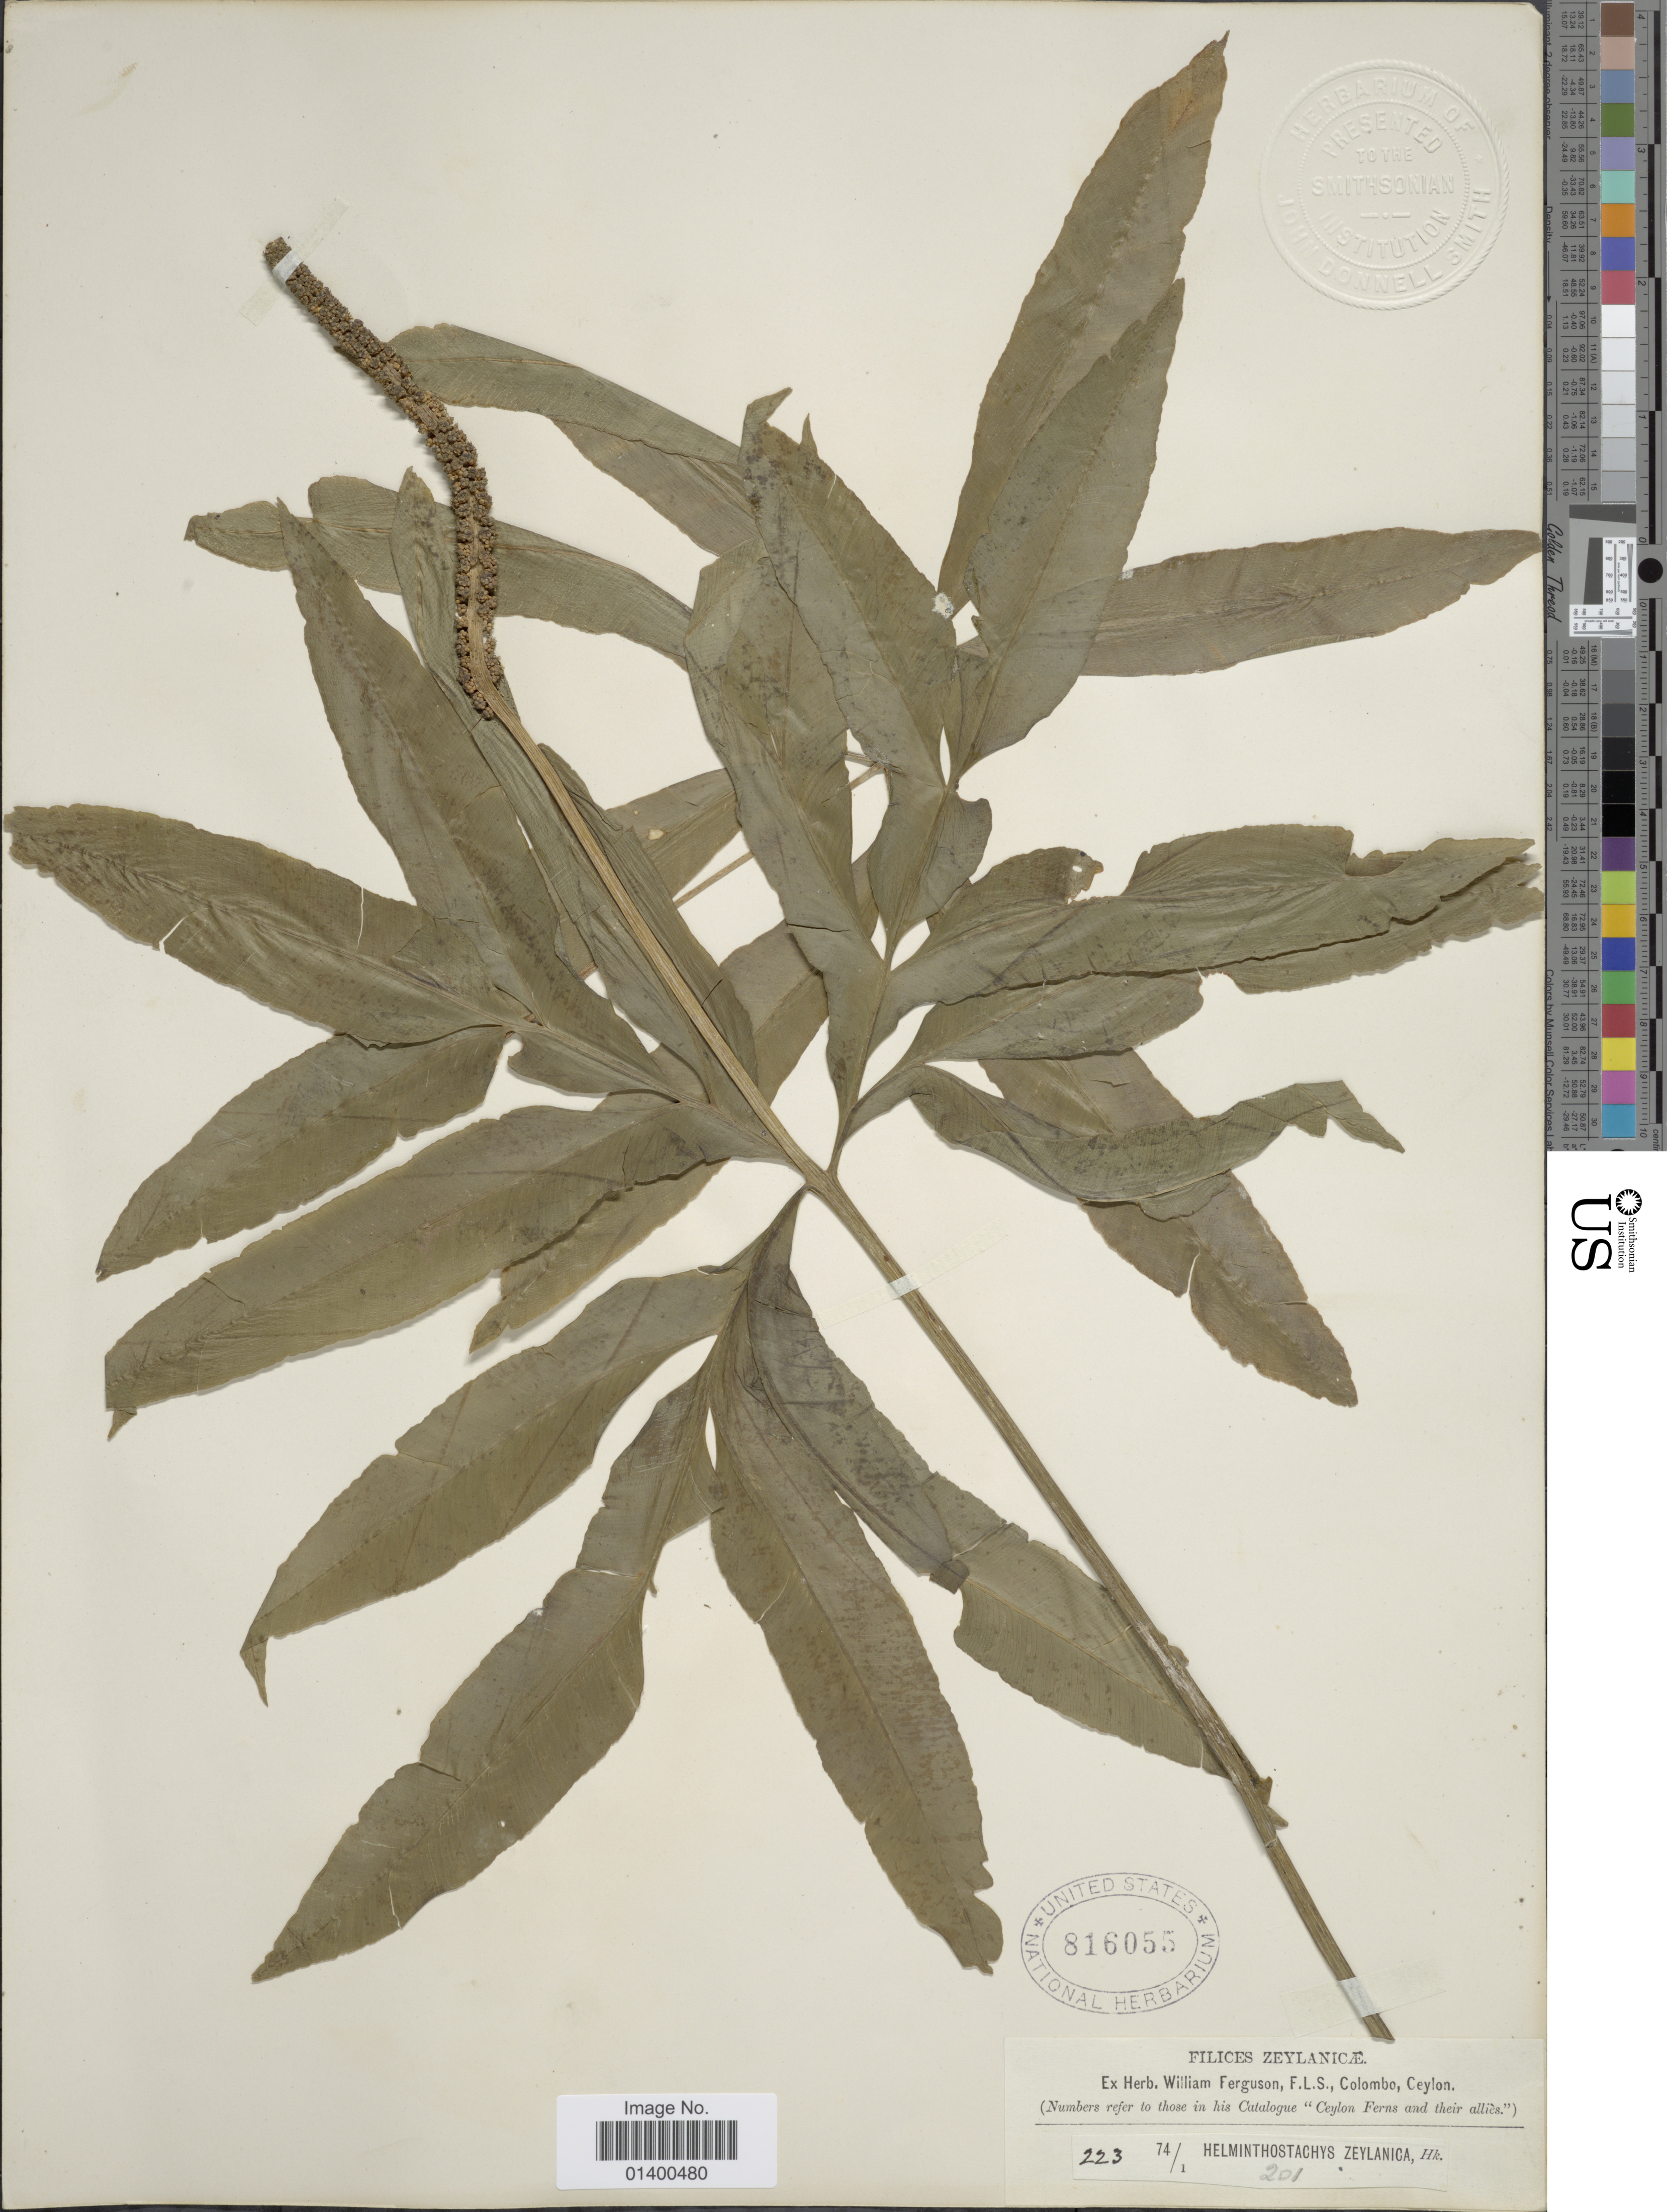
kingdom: Plantae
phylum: Tracheophyta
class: Polypodiopsida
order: Ophioglossales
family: Ophioglossaceae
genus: Helminthostachys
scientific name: Helminthostachys zeylanica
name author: (L.) Hook.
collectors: ex herb. W. Ferguson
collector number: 223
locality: Zeylanicæ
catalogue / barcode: US 816055